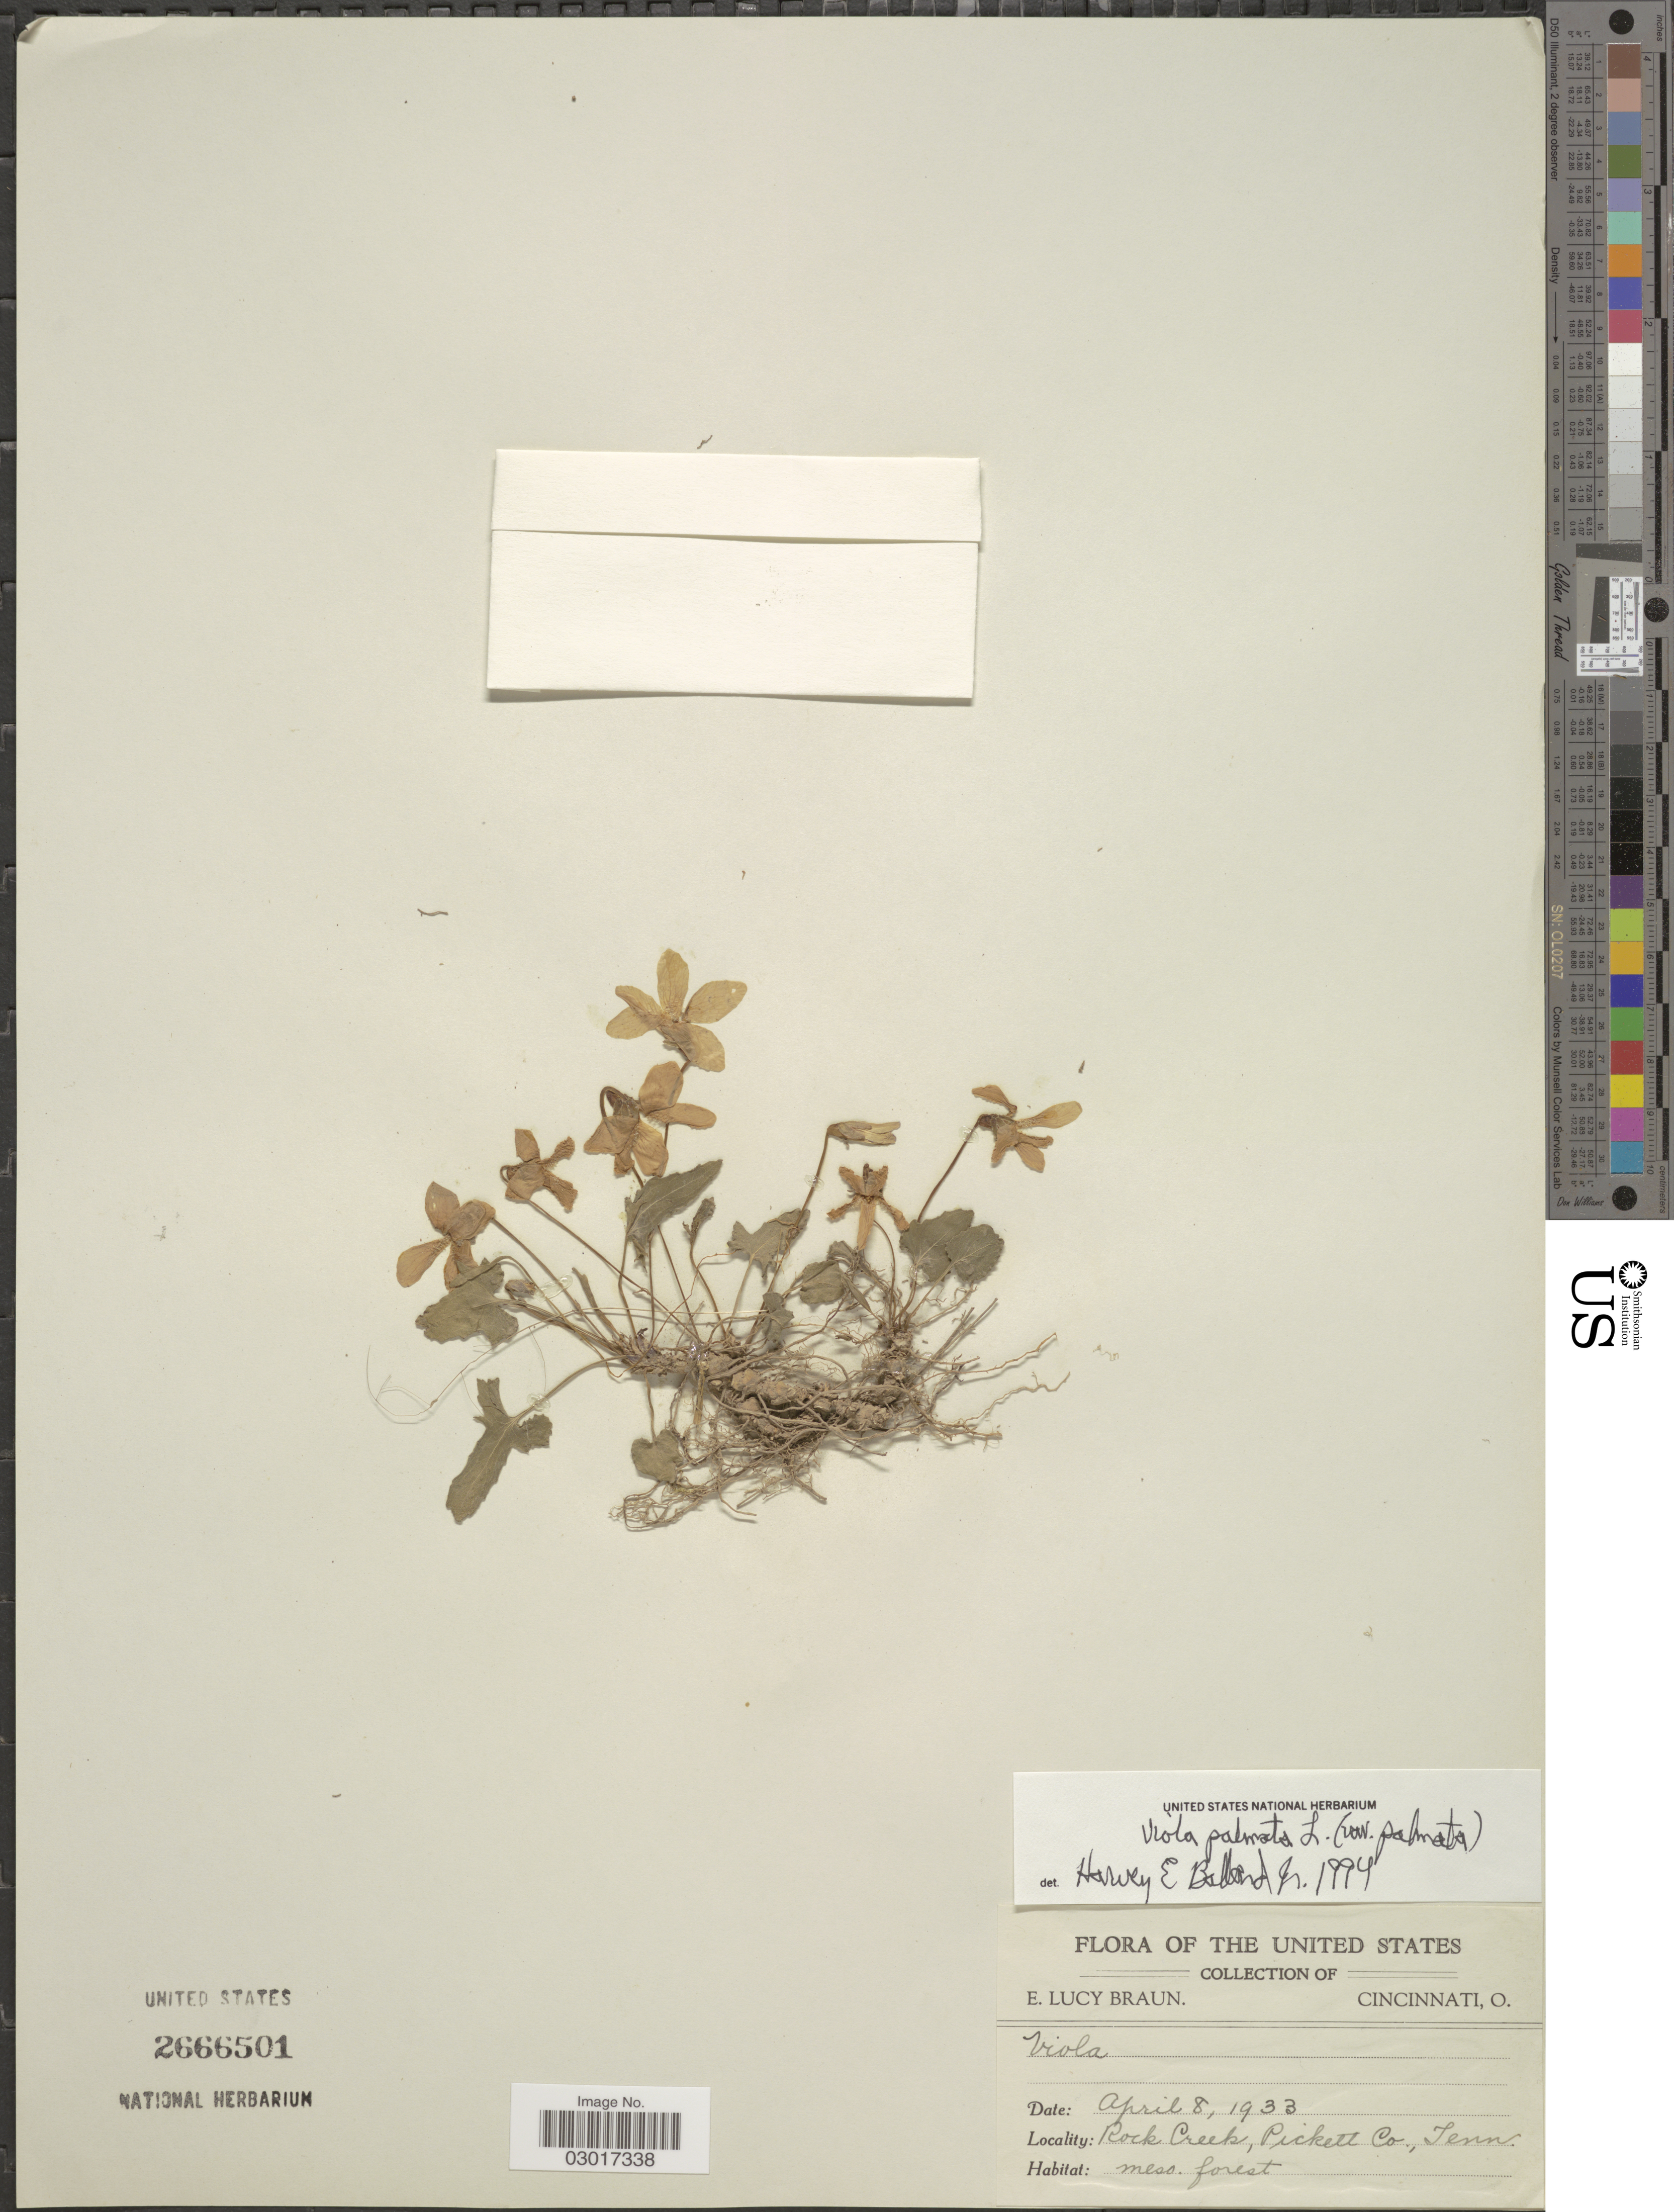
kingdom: Plantae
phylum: Tracheophyta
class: Magnoliopsida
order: Malpighiales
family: Violaceae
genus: Viola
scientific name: Viola triloba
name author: Schwein.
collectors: E. L. Braun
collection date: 1933-04-08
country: United States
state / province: Tennessee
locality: Rock Creek, Pickett Co.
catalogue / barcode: US 2666501